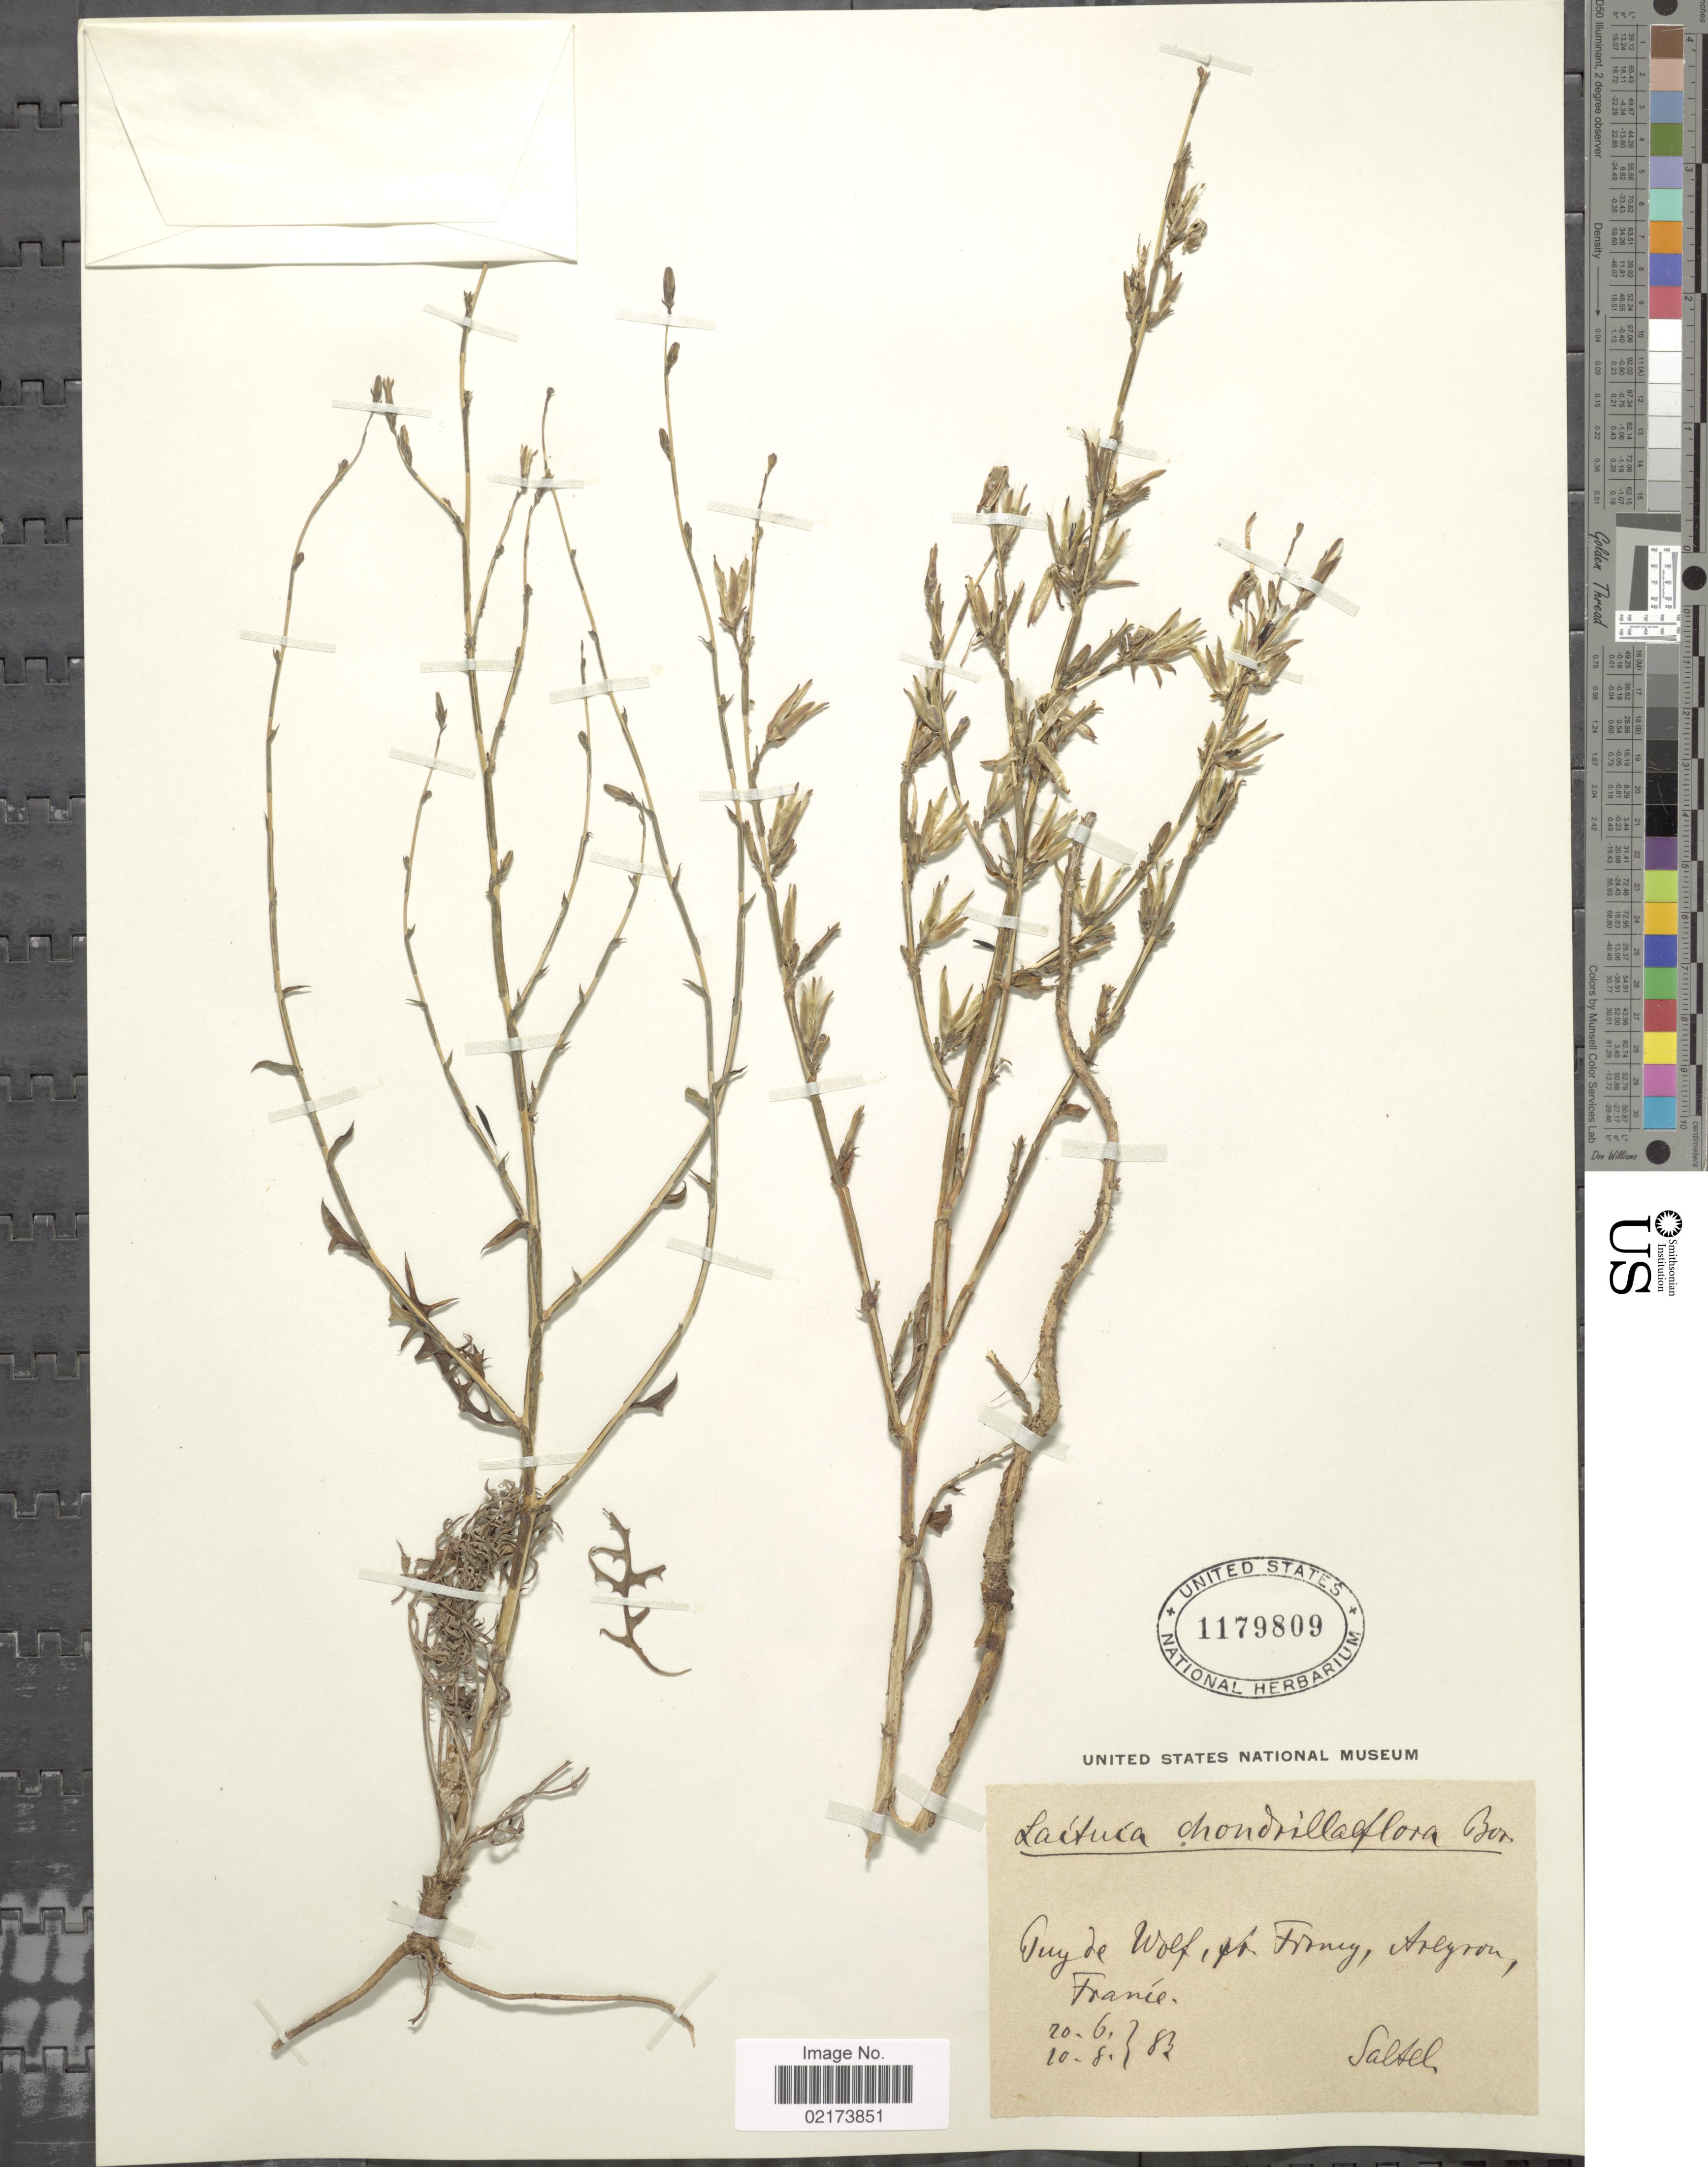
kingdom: Plantae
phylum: Tracheophyta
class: Magnoliopsida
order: Asterales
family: Asteraceae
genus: Lactuca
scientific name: Lactuca viminea subsp. chondrilliflora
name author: (Boreau) St.-Lag.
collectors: F. Saltel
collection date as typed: Transcribed d/m/y: 20/6/83 to 10/8/83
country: France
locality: Puy de Wolf, pr Froney, Aolyron [interpreted]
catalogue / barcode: US 1179809